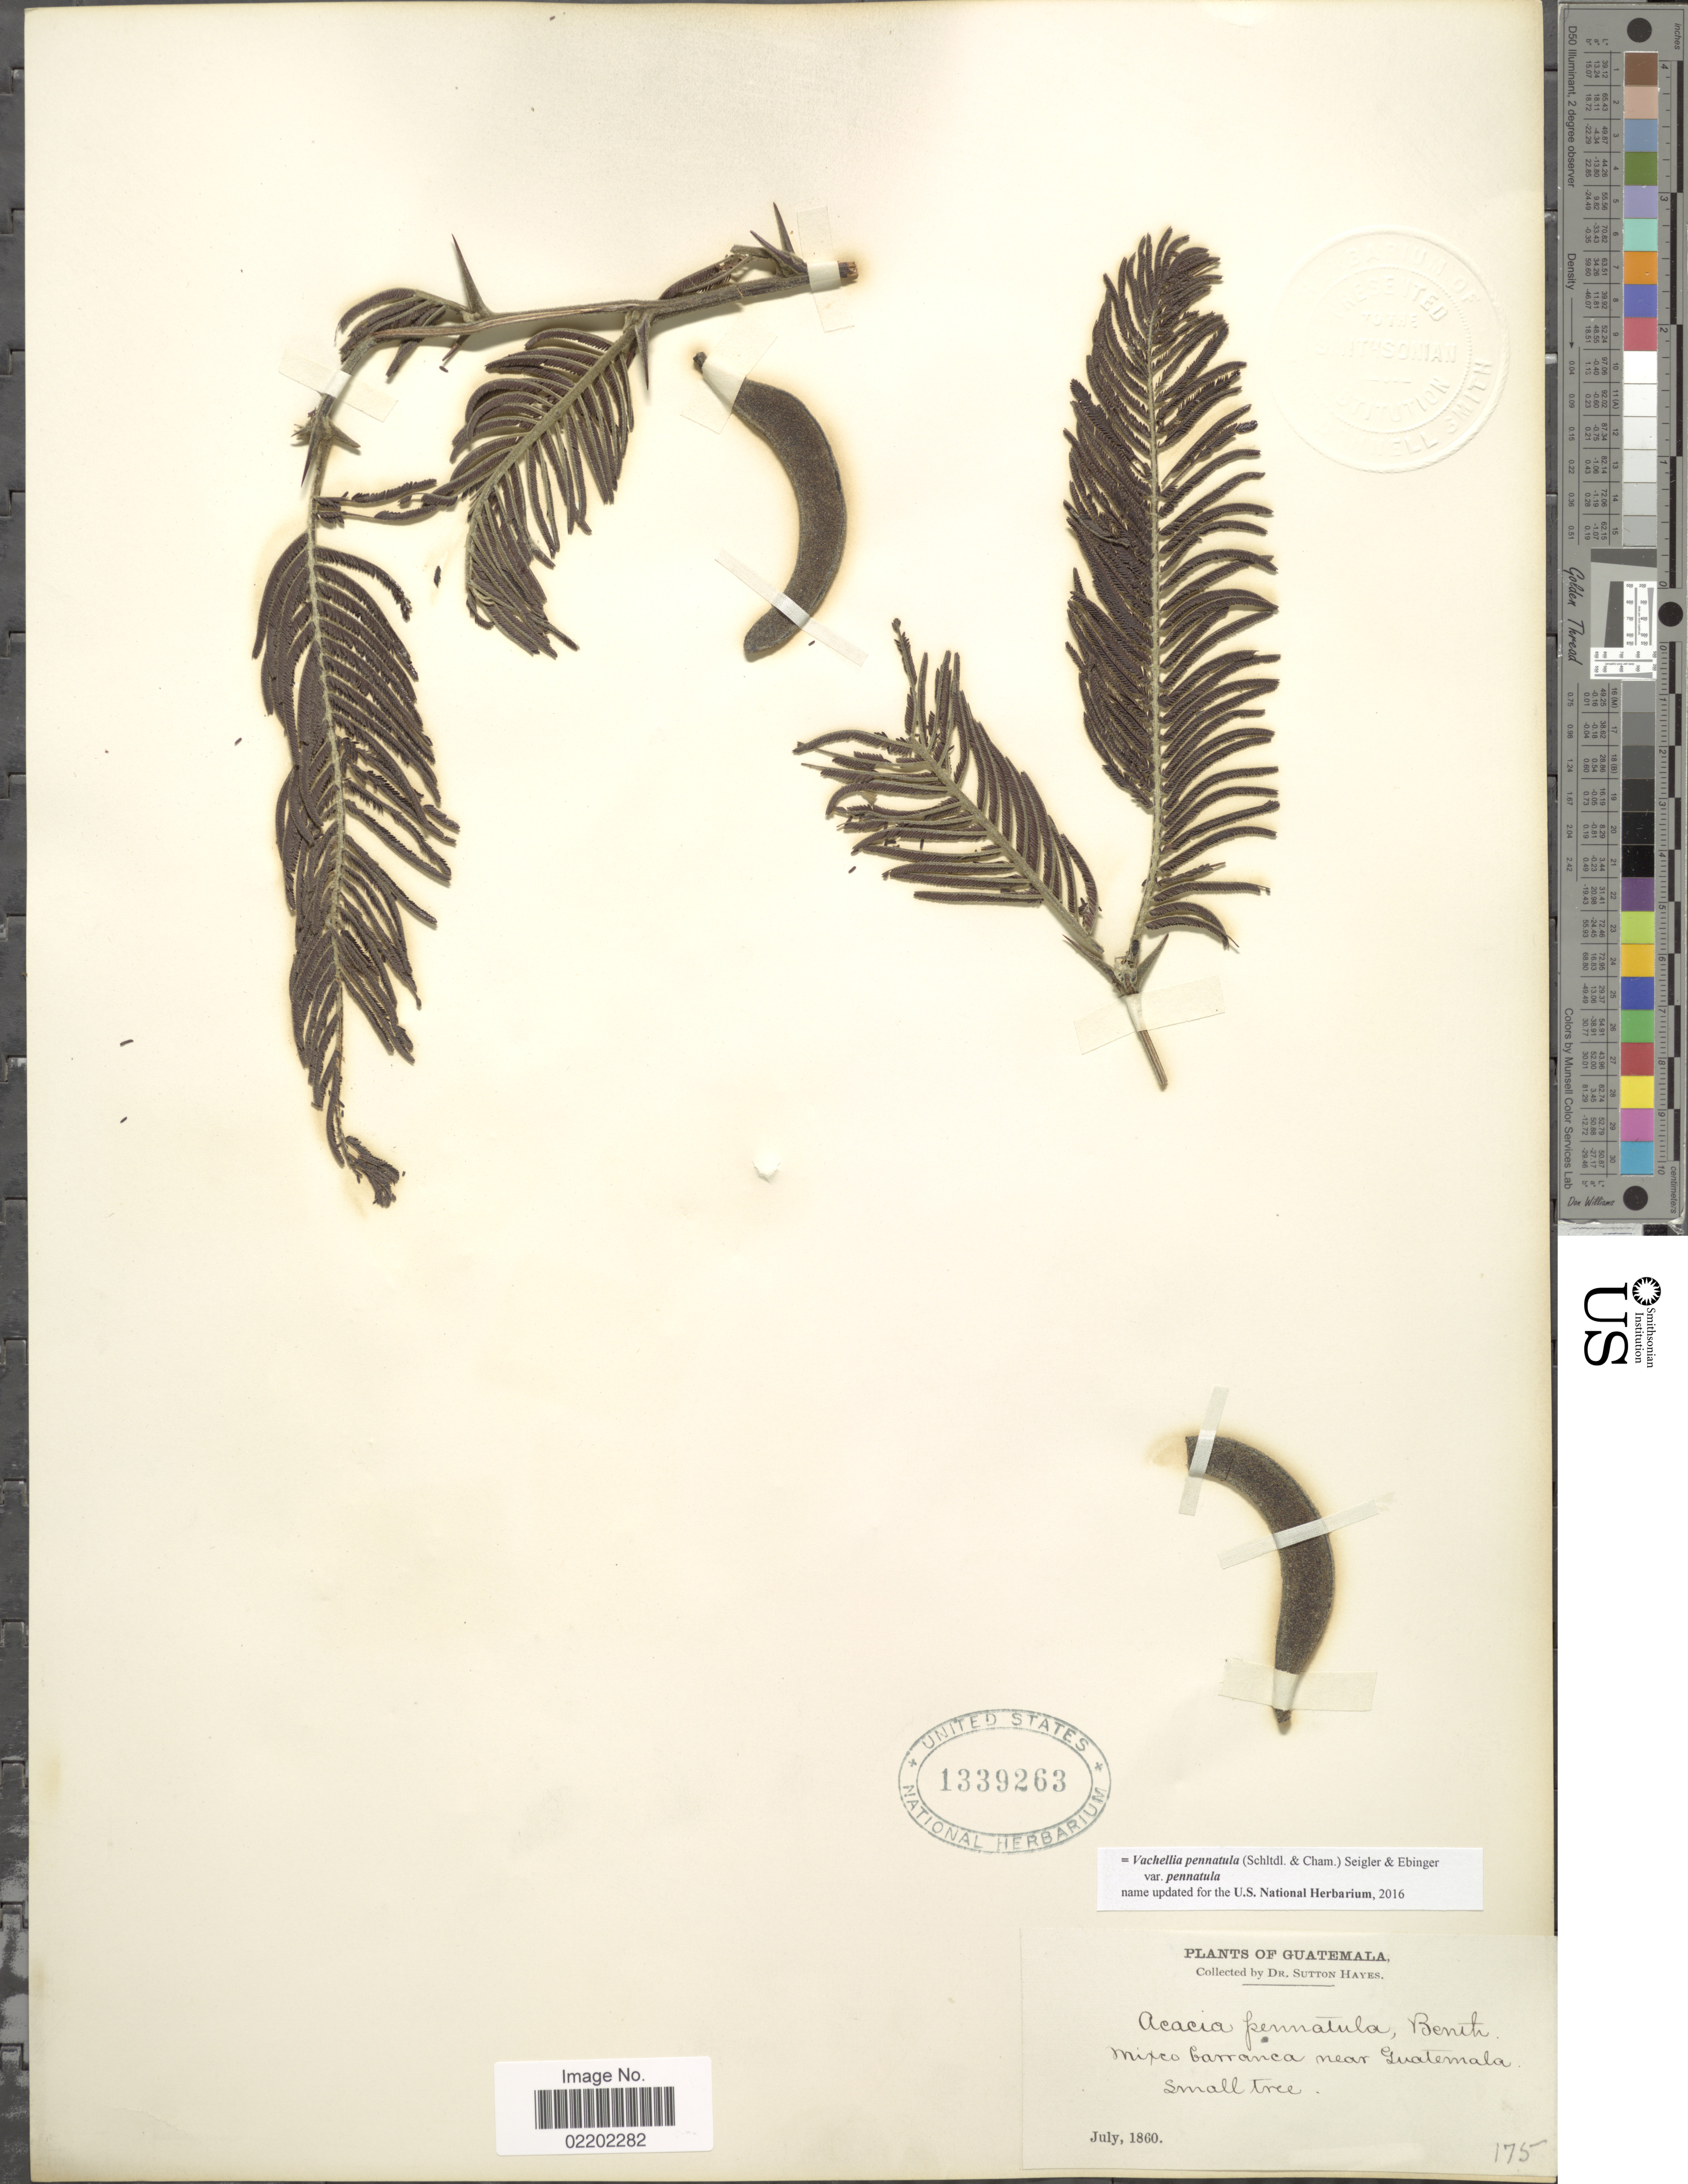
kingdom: Plantae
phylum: Tracheophyta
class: Magnoliopsida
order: Fabales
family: Fabaceae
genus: Vachellia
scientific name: Vachellia pennatula var. pennatula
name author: (Schltdl. & Cham.) Seigler & Ebinger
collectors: S. Hayes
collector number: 175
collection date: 1860-07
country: Guatemala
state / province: Guatemala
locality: Mixco barranca near Guatemala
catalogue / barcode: US 1339263